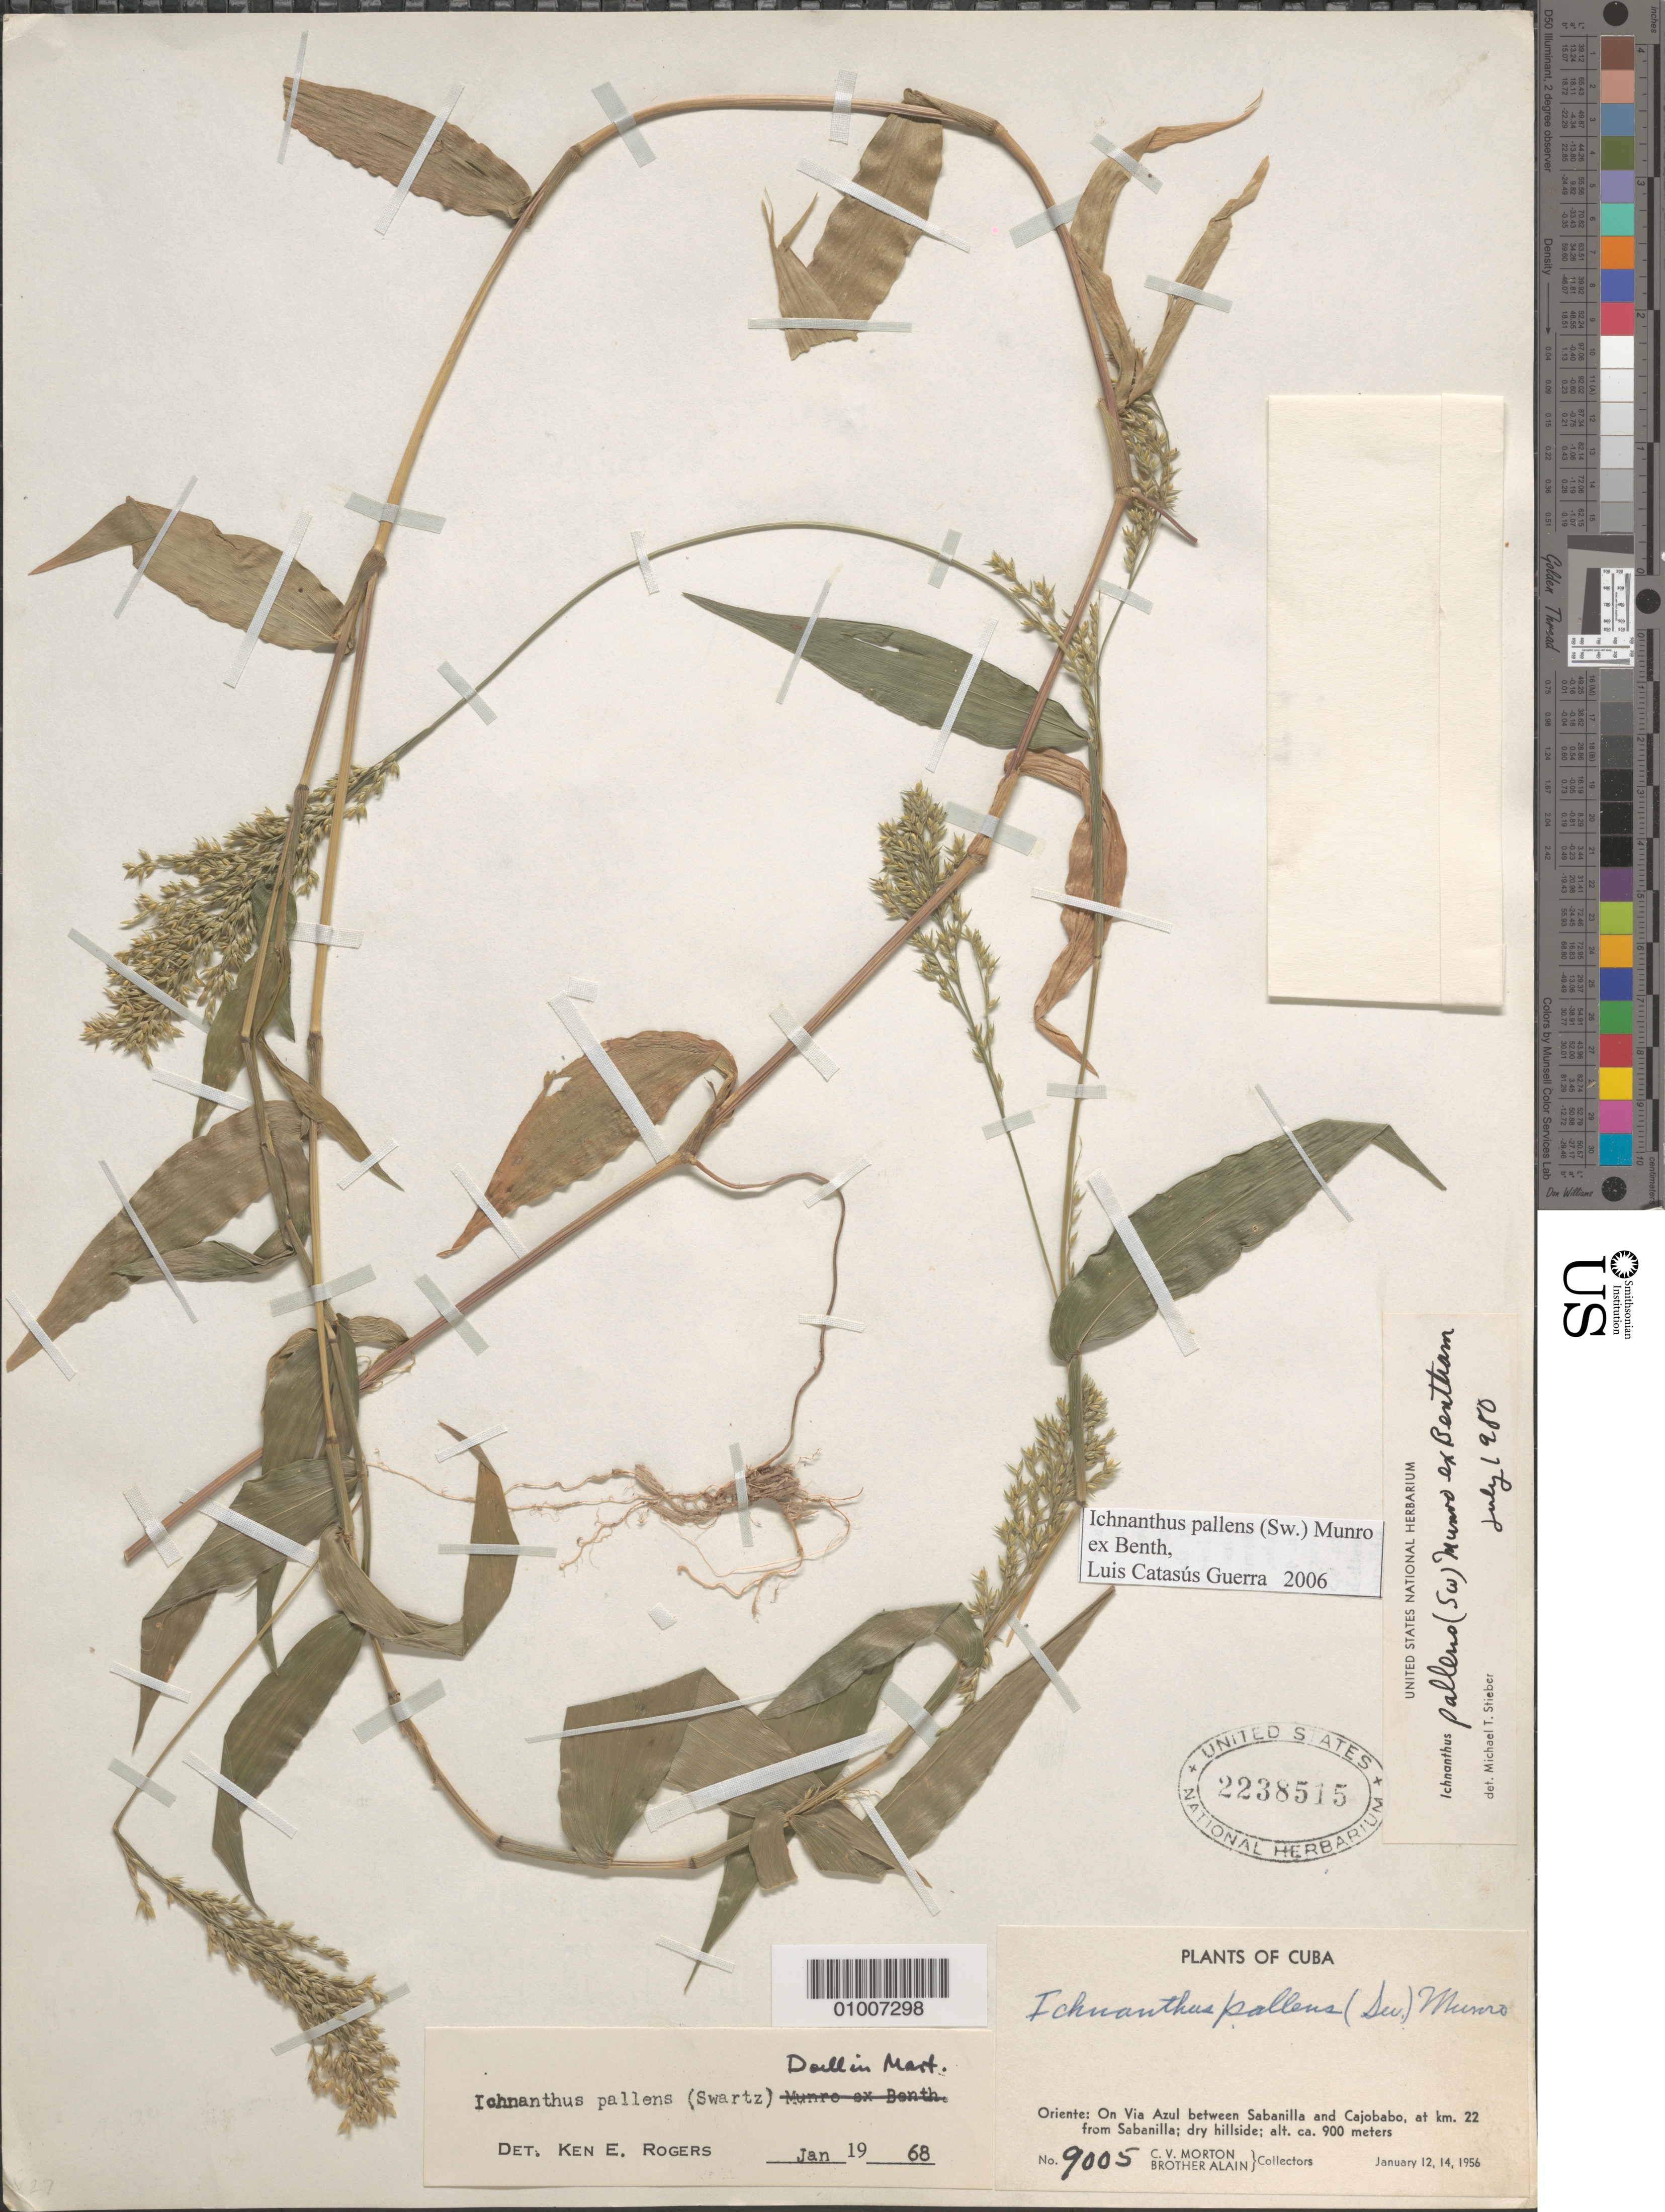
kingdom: Plantae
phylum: Tracheophyta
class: Liliopsida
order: Poales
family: Poaceae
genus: Ichnanthus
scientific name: Ichnanthus pallens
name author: (Sw.) Munro ex Benth.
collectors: C. V. Morton & A. H. Liogier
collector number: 9005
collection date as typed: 12 Jan 1956 or 14 Jan 1956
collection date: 1956-01-12 or 1956-01-14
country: Cuba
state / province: Oriente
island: Cuba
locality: On Via Azul between Sabanilla and Cajobabo, 22 km from Sabanilla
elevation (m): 900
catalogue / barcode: US 2238515